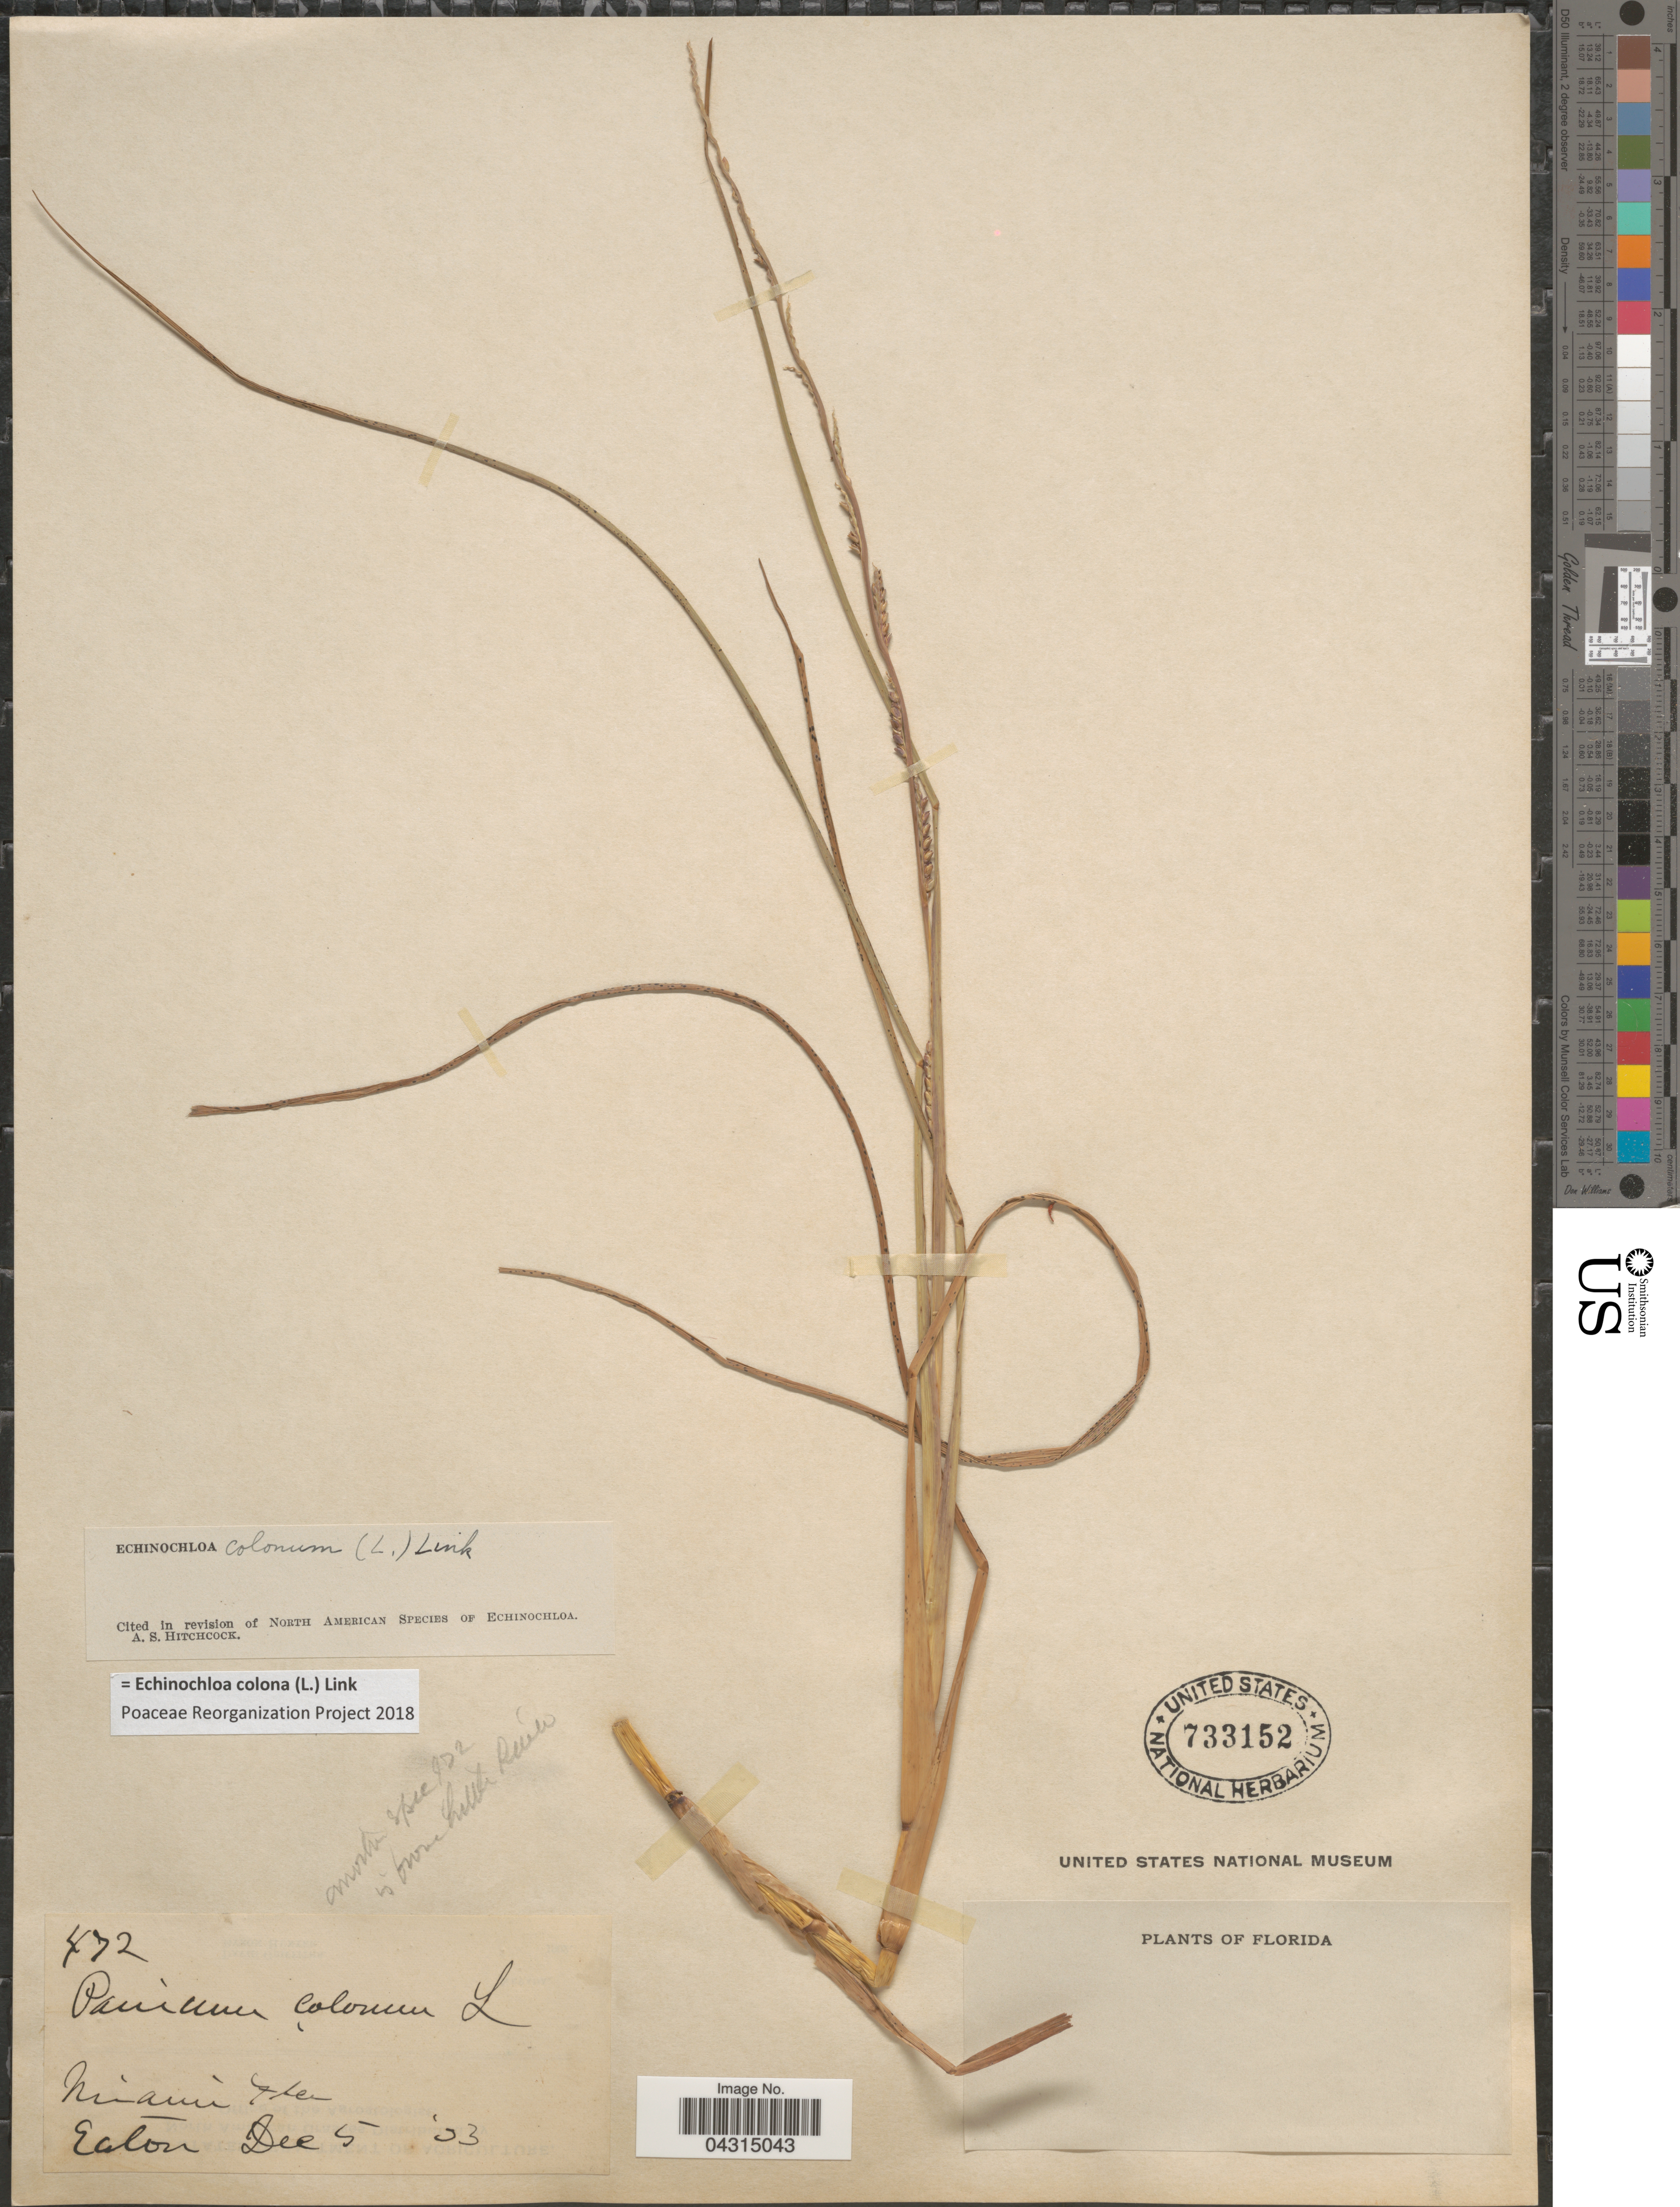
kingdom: Plantae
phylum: Tracheophyta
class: Liliopsida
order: Poales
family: Poaceae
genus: Echinochloa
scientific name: Echinochloa colona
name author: (L.) Link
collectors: -- Eaton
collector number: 472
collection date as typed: Transcribed d/m/y: 5/12/3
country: United States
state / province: Florida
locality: Miami.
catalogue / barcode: US 733152